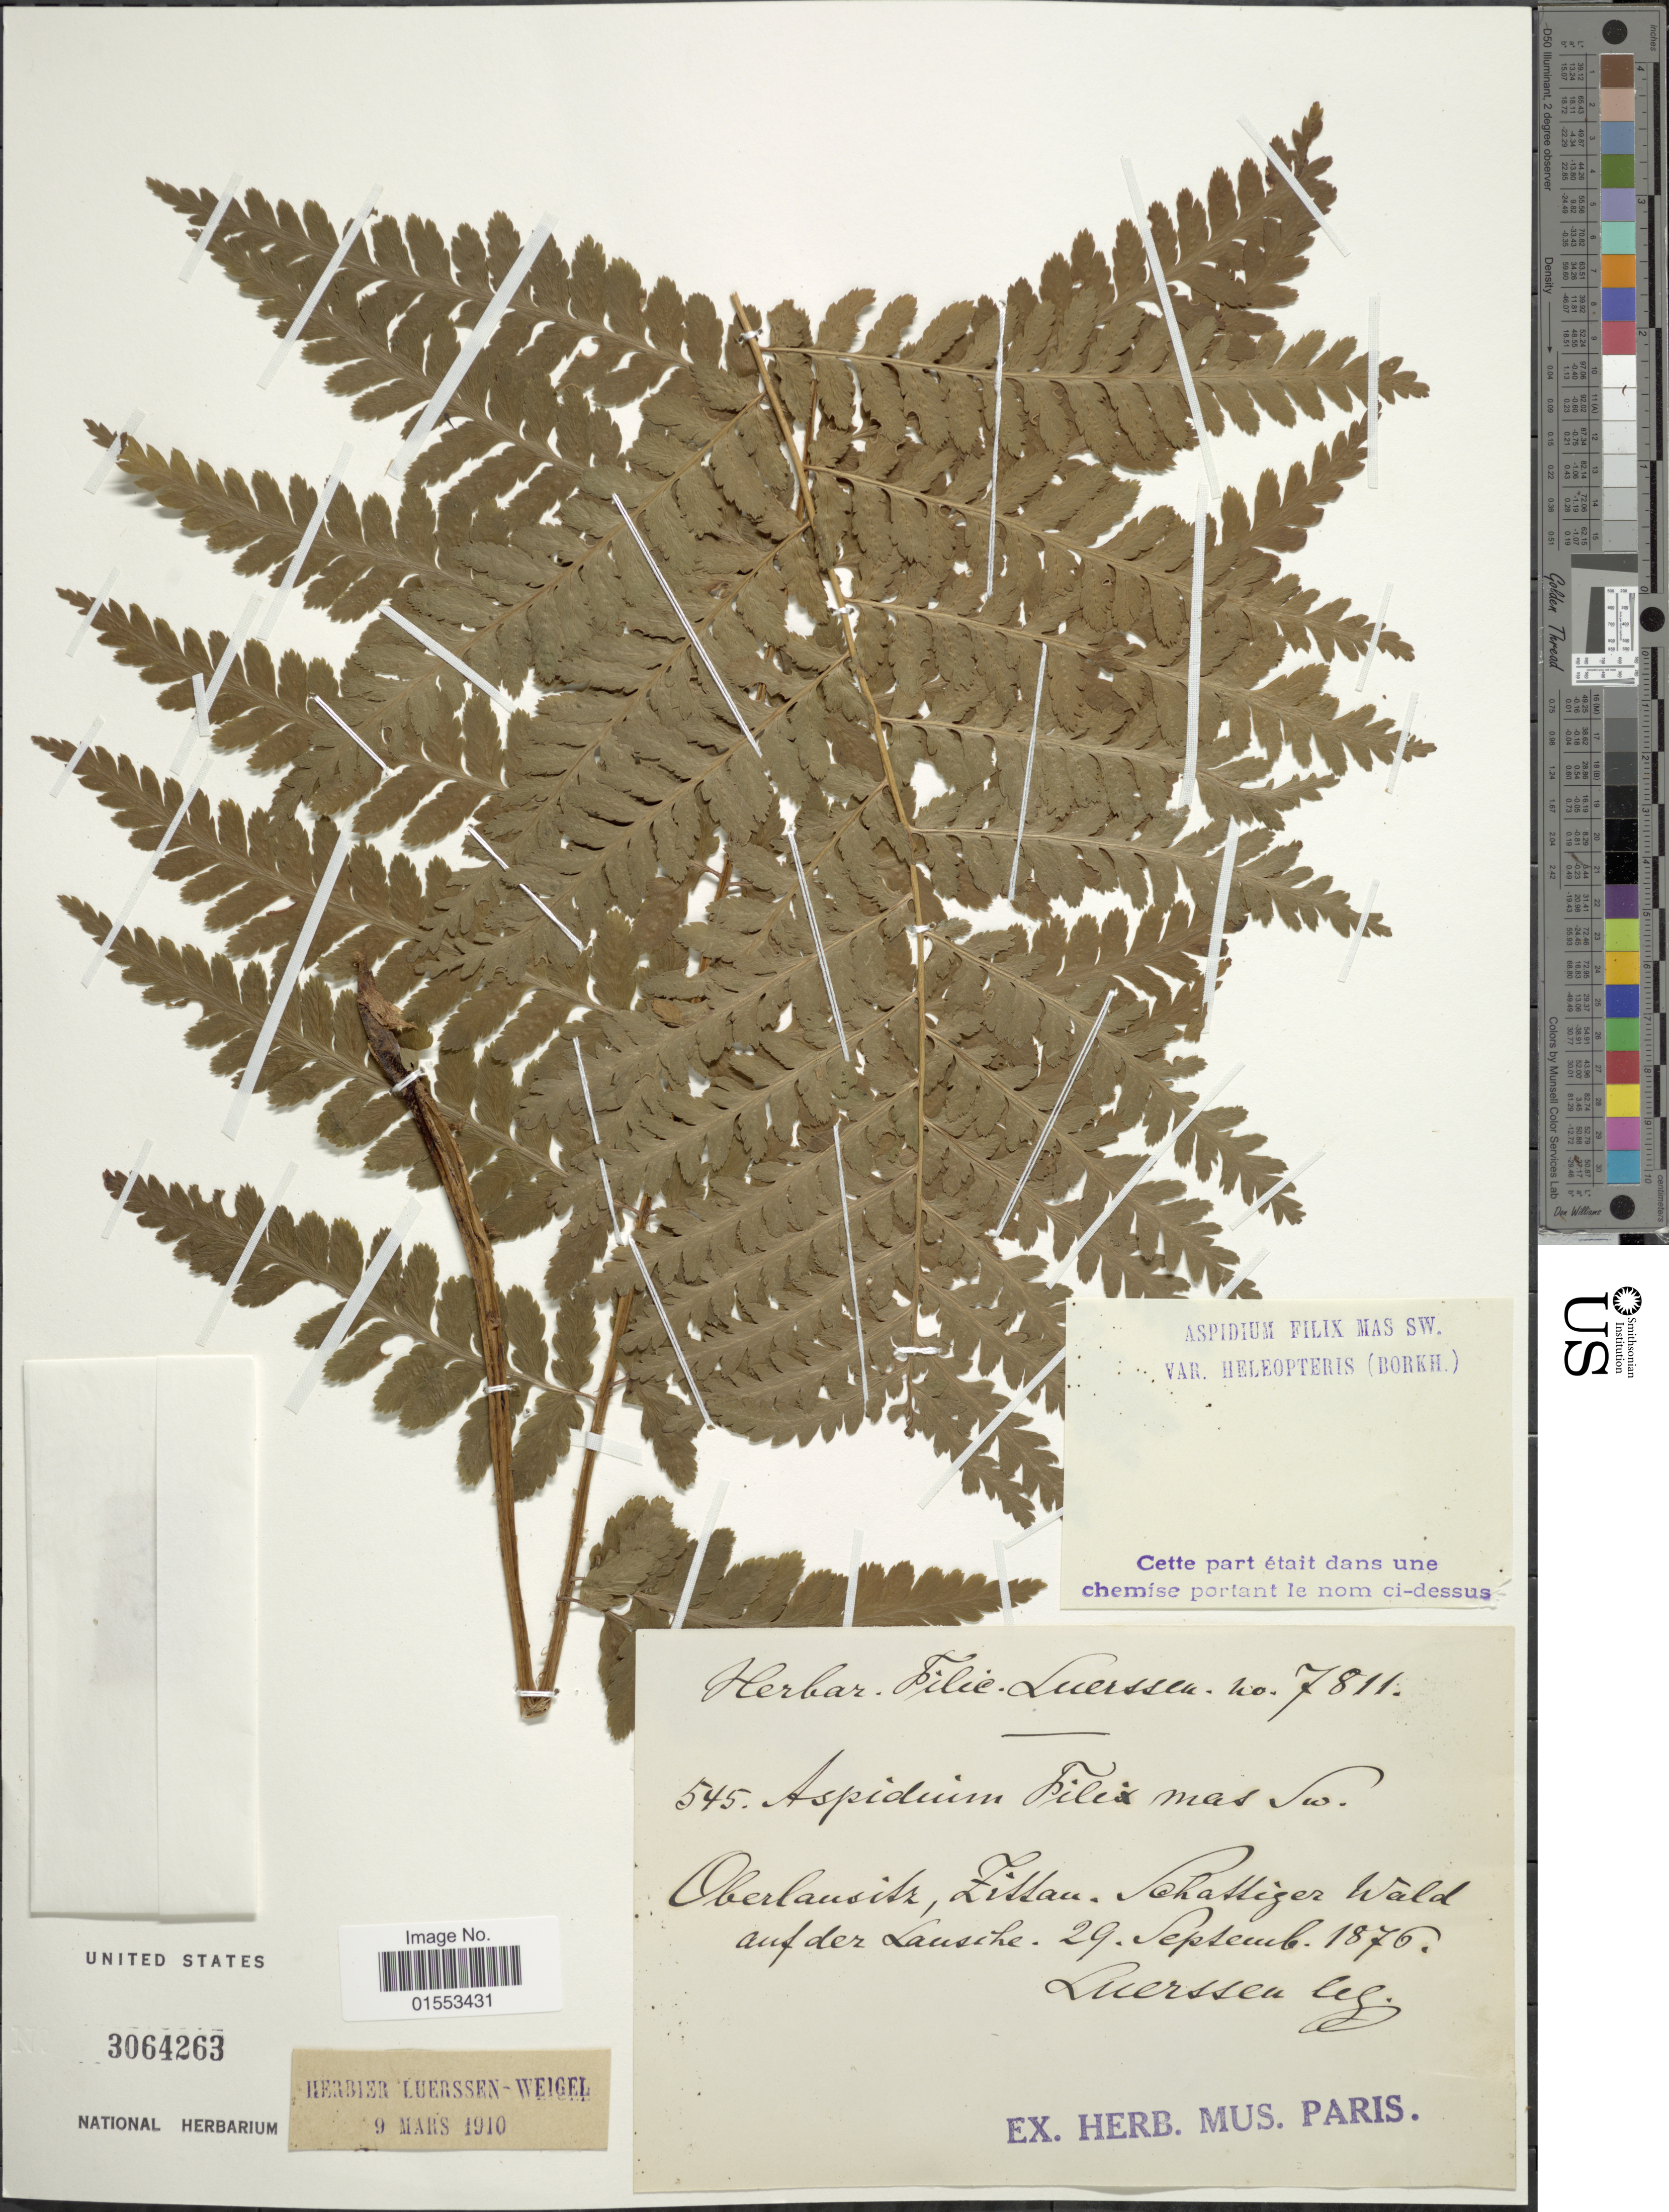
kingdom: Plantae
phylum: Tracheophyta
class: Polypodiopsida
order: Polypodiales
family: Dryopteridaceae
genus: Dryopteris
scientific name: Dryopteris filix-mas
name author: (L.) Schott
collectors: Luerssen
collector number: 7811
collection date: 1876-09-29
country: Germany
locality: Oberlaustiz, Zittau, Sachttiger Wald auf der Lasuche. [interpreted]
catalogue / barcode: US 3064263